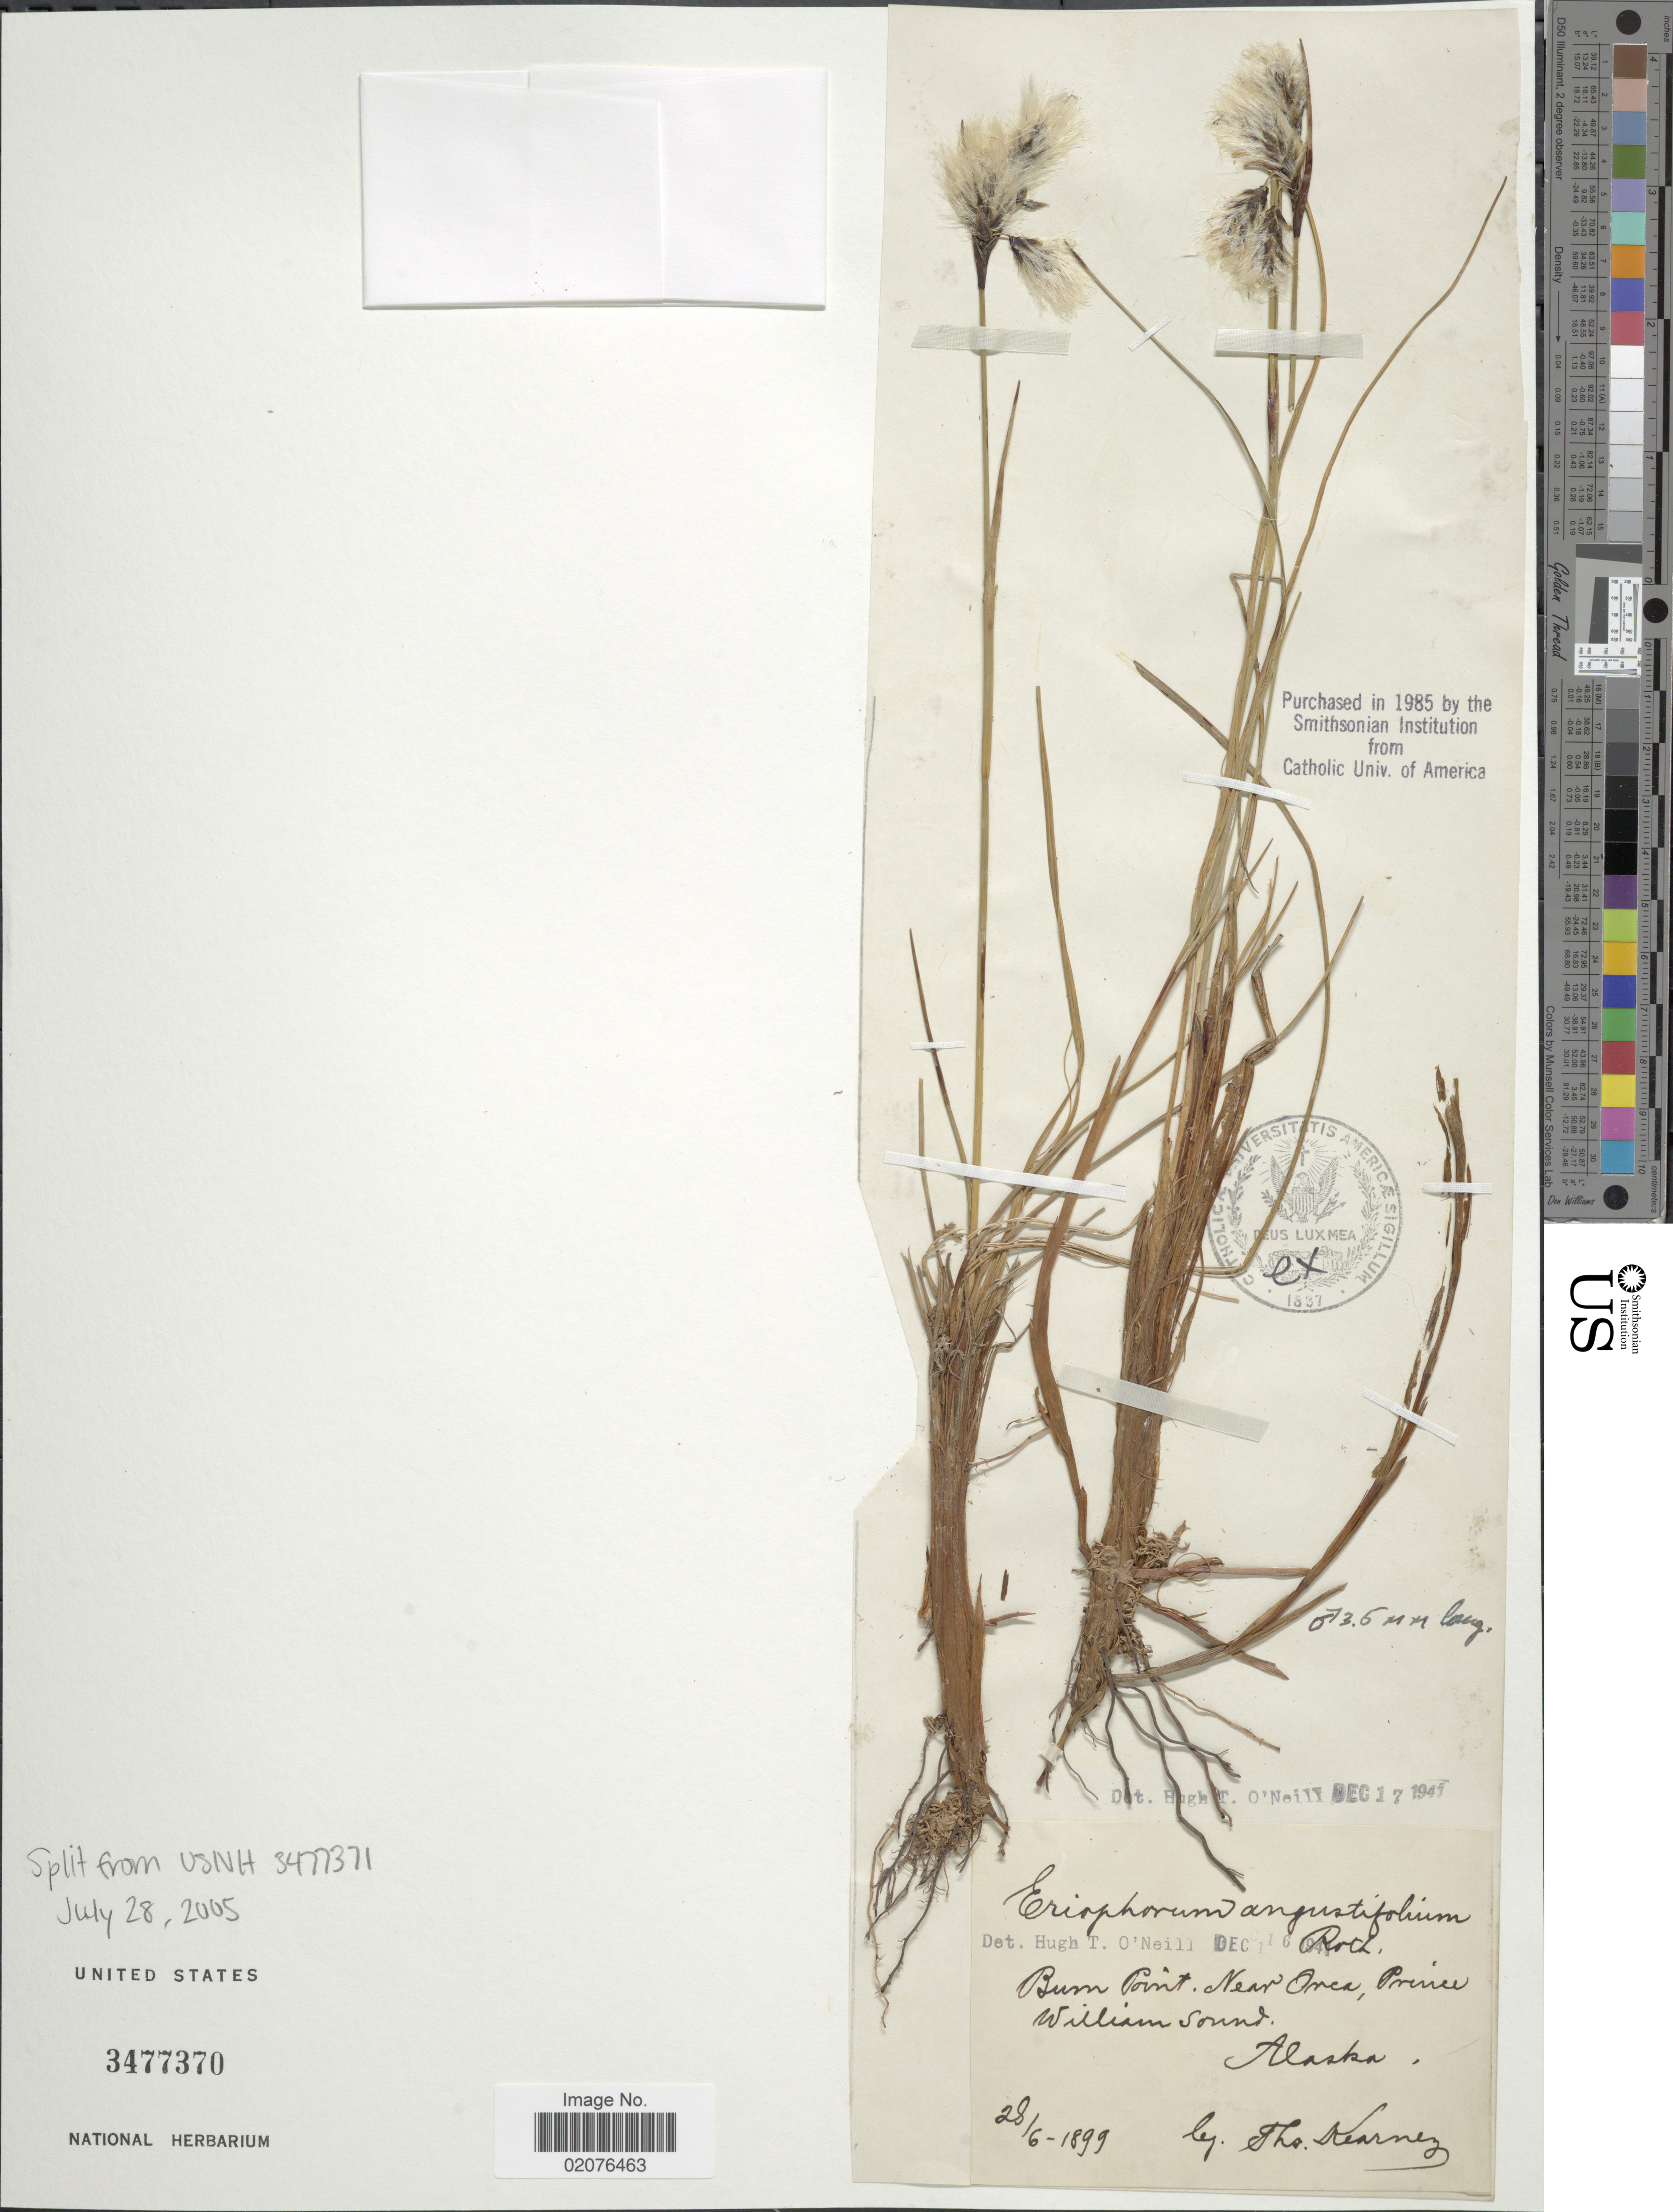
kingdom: Plantae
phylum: Tracheophyta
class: Liliopsida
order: Poales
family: Cyperaceae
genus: Eriophorum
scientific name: Eriophorum angustifolium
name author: Honck.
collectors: T. H. Kearney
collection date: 1899-06-28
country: United States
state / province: Alaska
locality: Bum Point, Near Orca, Prince William Sound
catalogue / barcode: US 3477370